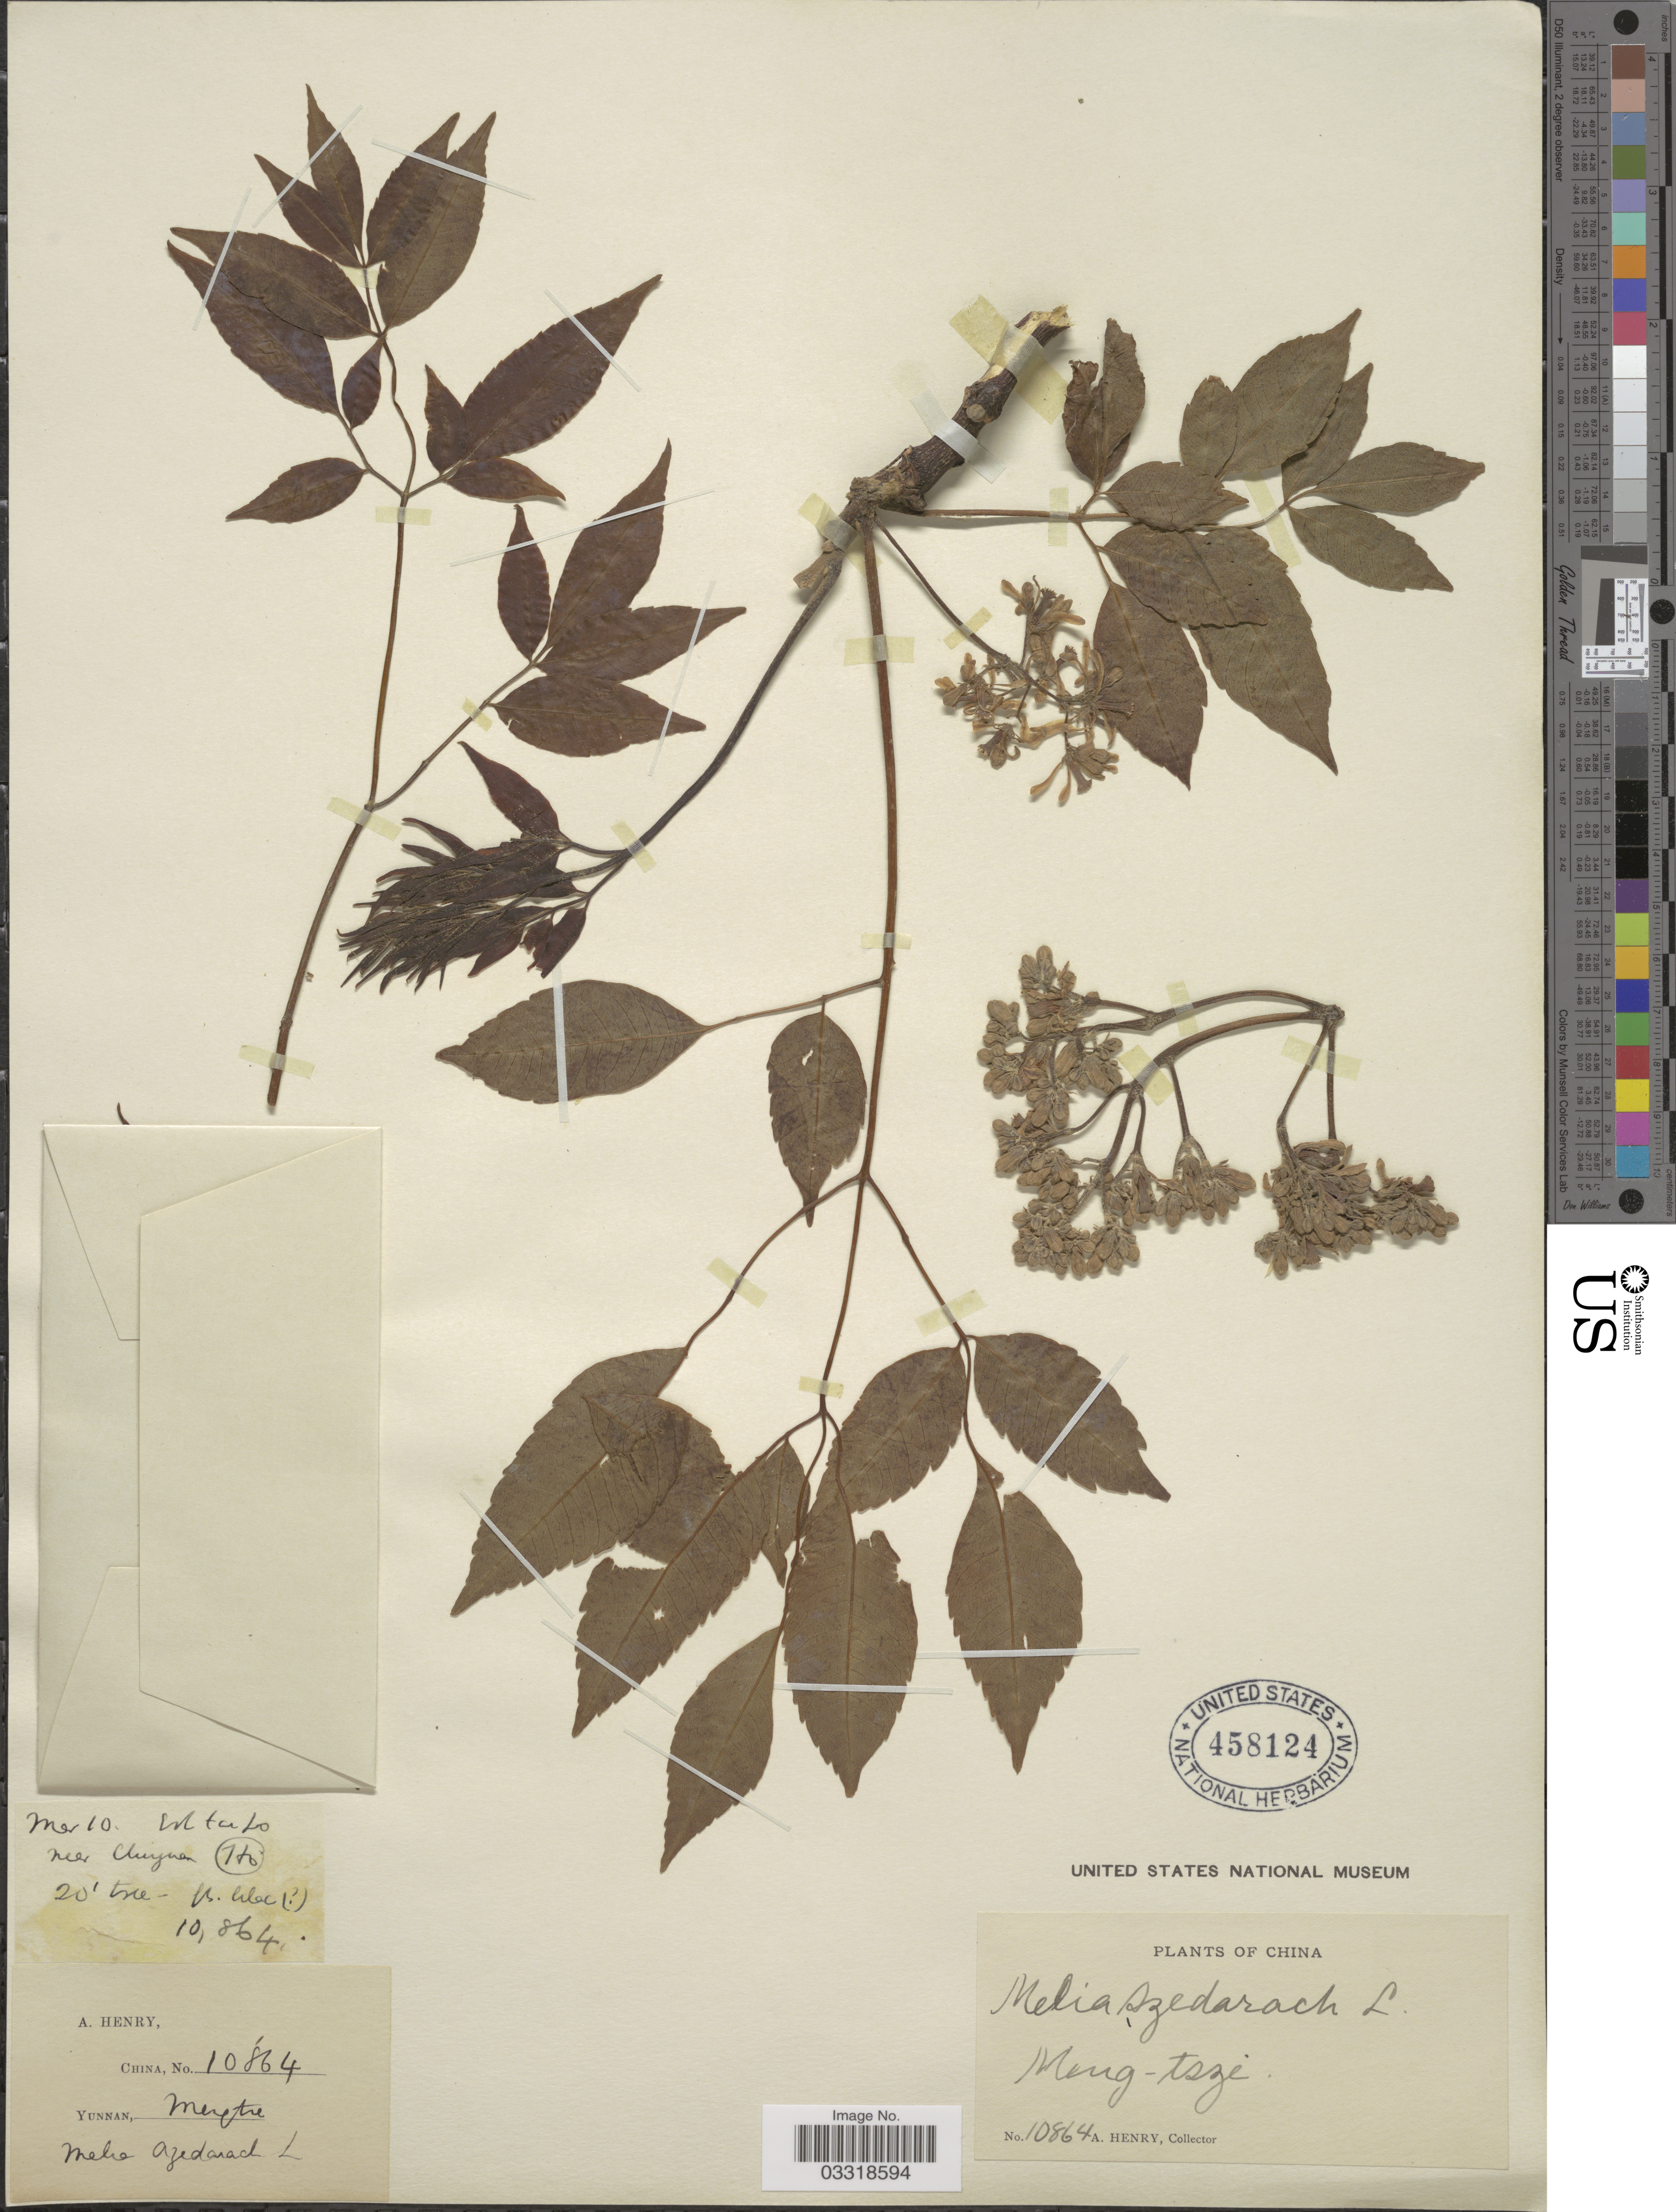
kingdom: Plantae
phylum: Tracheophyta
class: Magnoliopsida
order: Sapindales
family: Meliaceae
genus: Melia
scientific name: Melia azedarach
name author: L.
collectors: A. Henry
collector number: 10864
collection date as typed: Transcribed d/m/y: /3/10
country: China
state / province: Yunnan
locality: Meng-tsze.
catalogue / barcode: US 458124